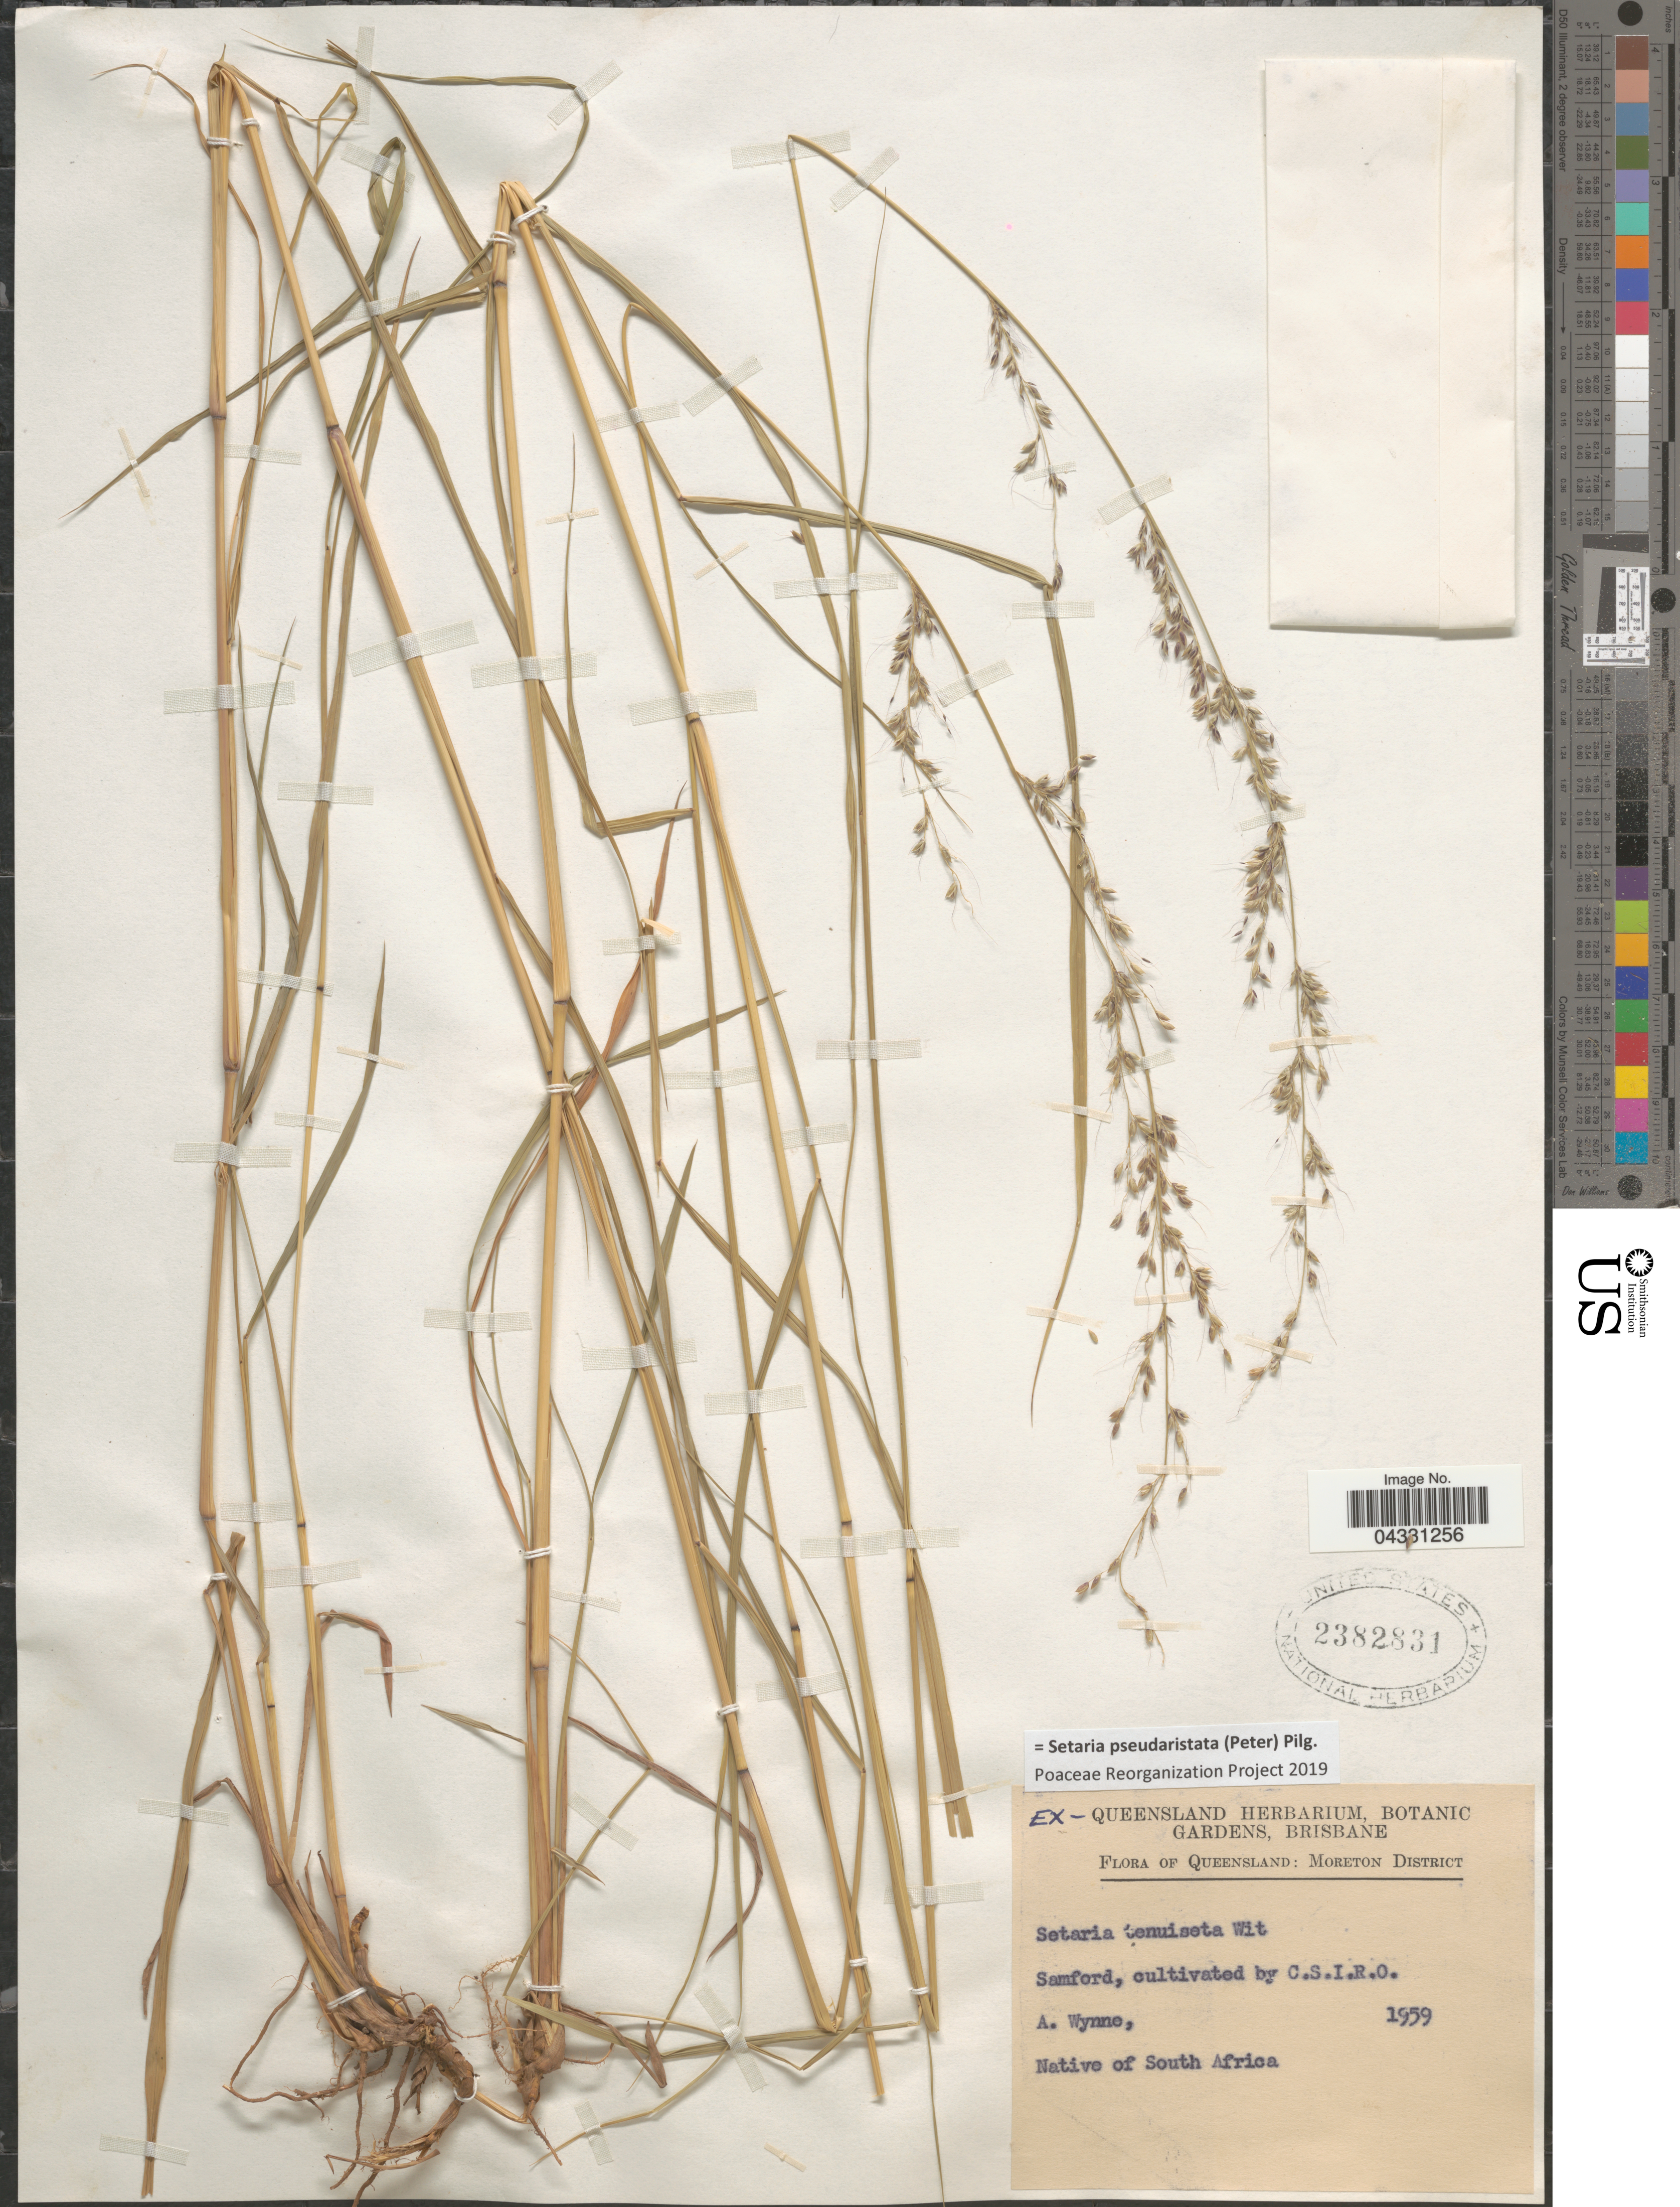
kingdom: Plantae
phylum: Tracheophyta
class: Liliopsida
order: Poales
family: Poaceae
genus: Setaria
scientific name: Setaria pseudaristata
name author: (Peter) Pilg.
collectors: A. Wynne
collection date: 1959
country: Australia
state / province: Queensland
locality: Moreton District. Samford, cultivated by C.S.I.R.O.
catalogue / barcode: US 2382831